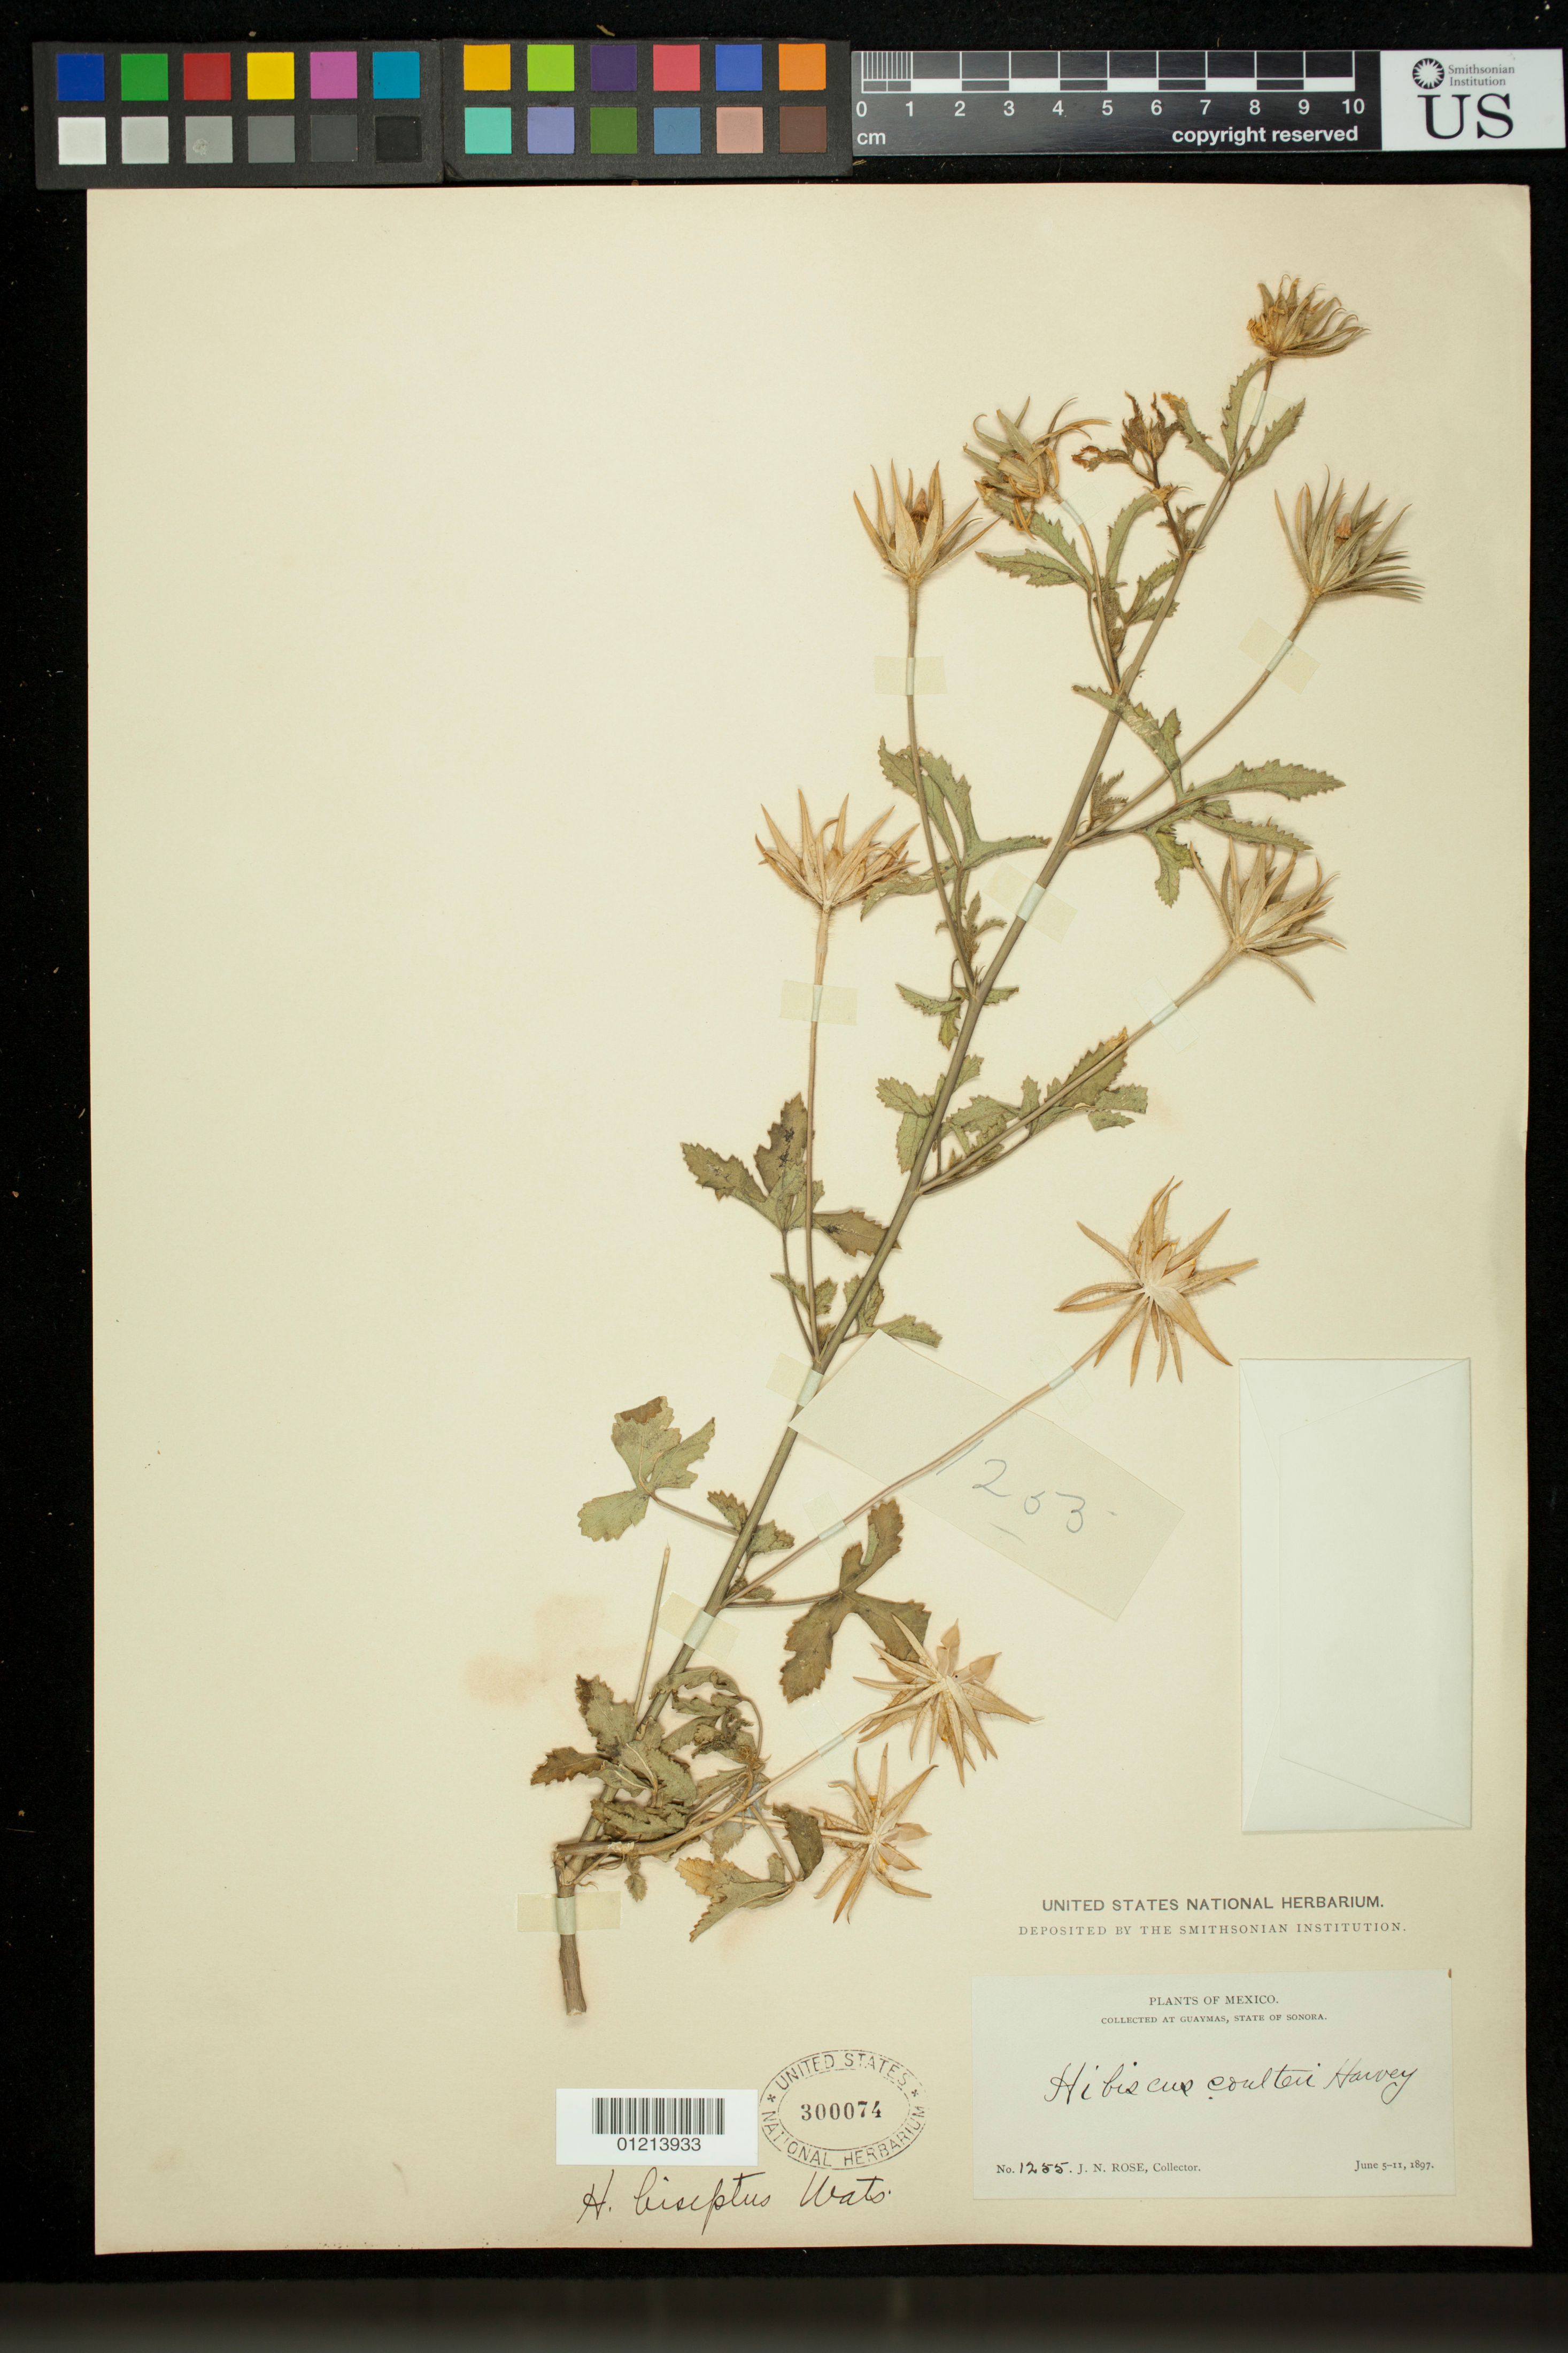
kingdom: Plantae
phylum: Tracheophyta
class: Magnoliopsida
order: Malvales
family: Malvaceae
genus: Hibiscus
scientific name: Hibiscus biseptus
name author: S. Watson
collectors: J. N. Rose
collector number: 1255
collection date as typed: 05 Jun 1897 to 11 Jun 1897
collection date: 1897-06-05/1897-06-11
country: Mexico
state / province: Sonora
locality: Guaymas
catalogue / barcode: US 300074